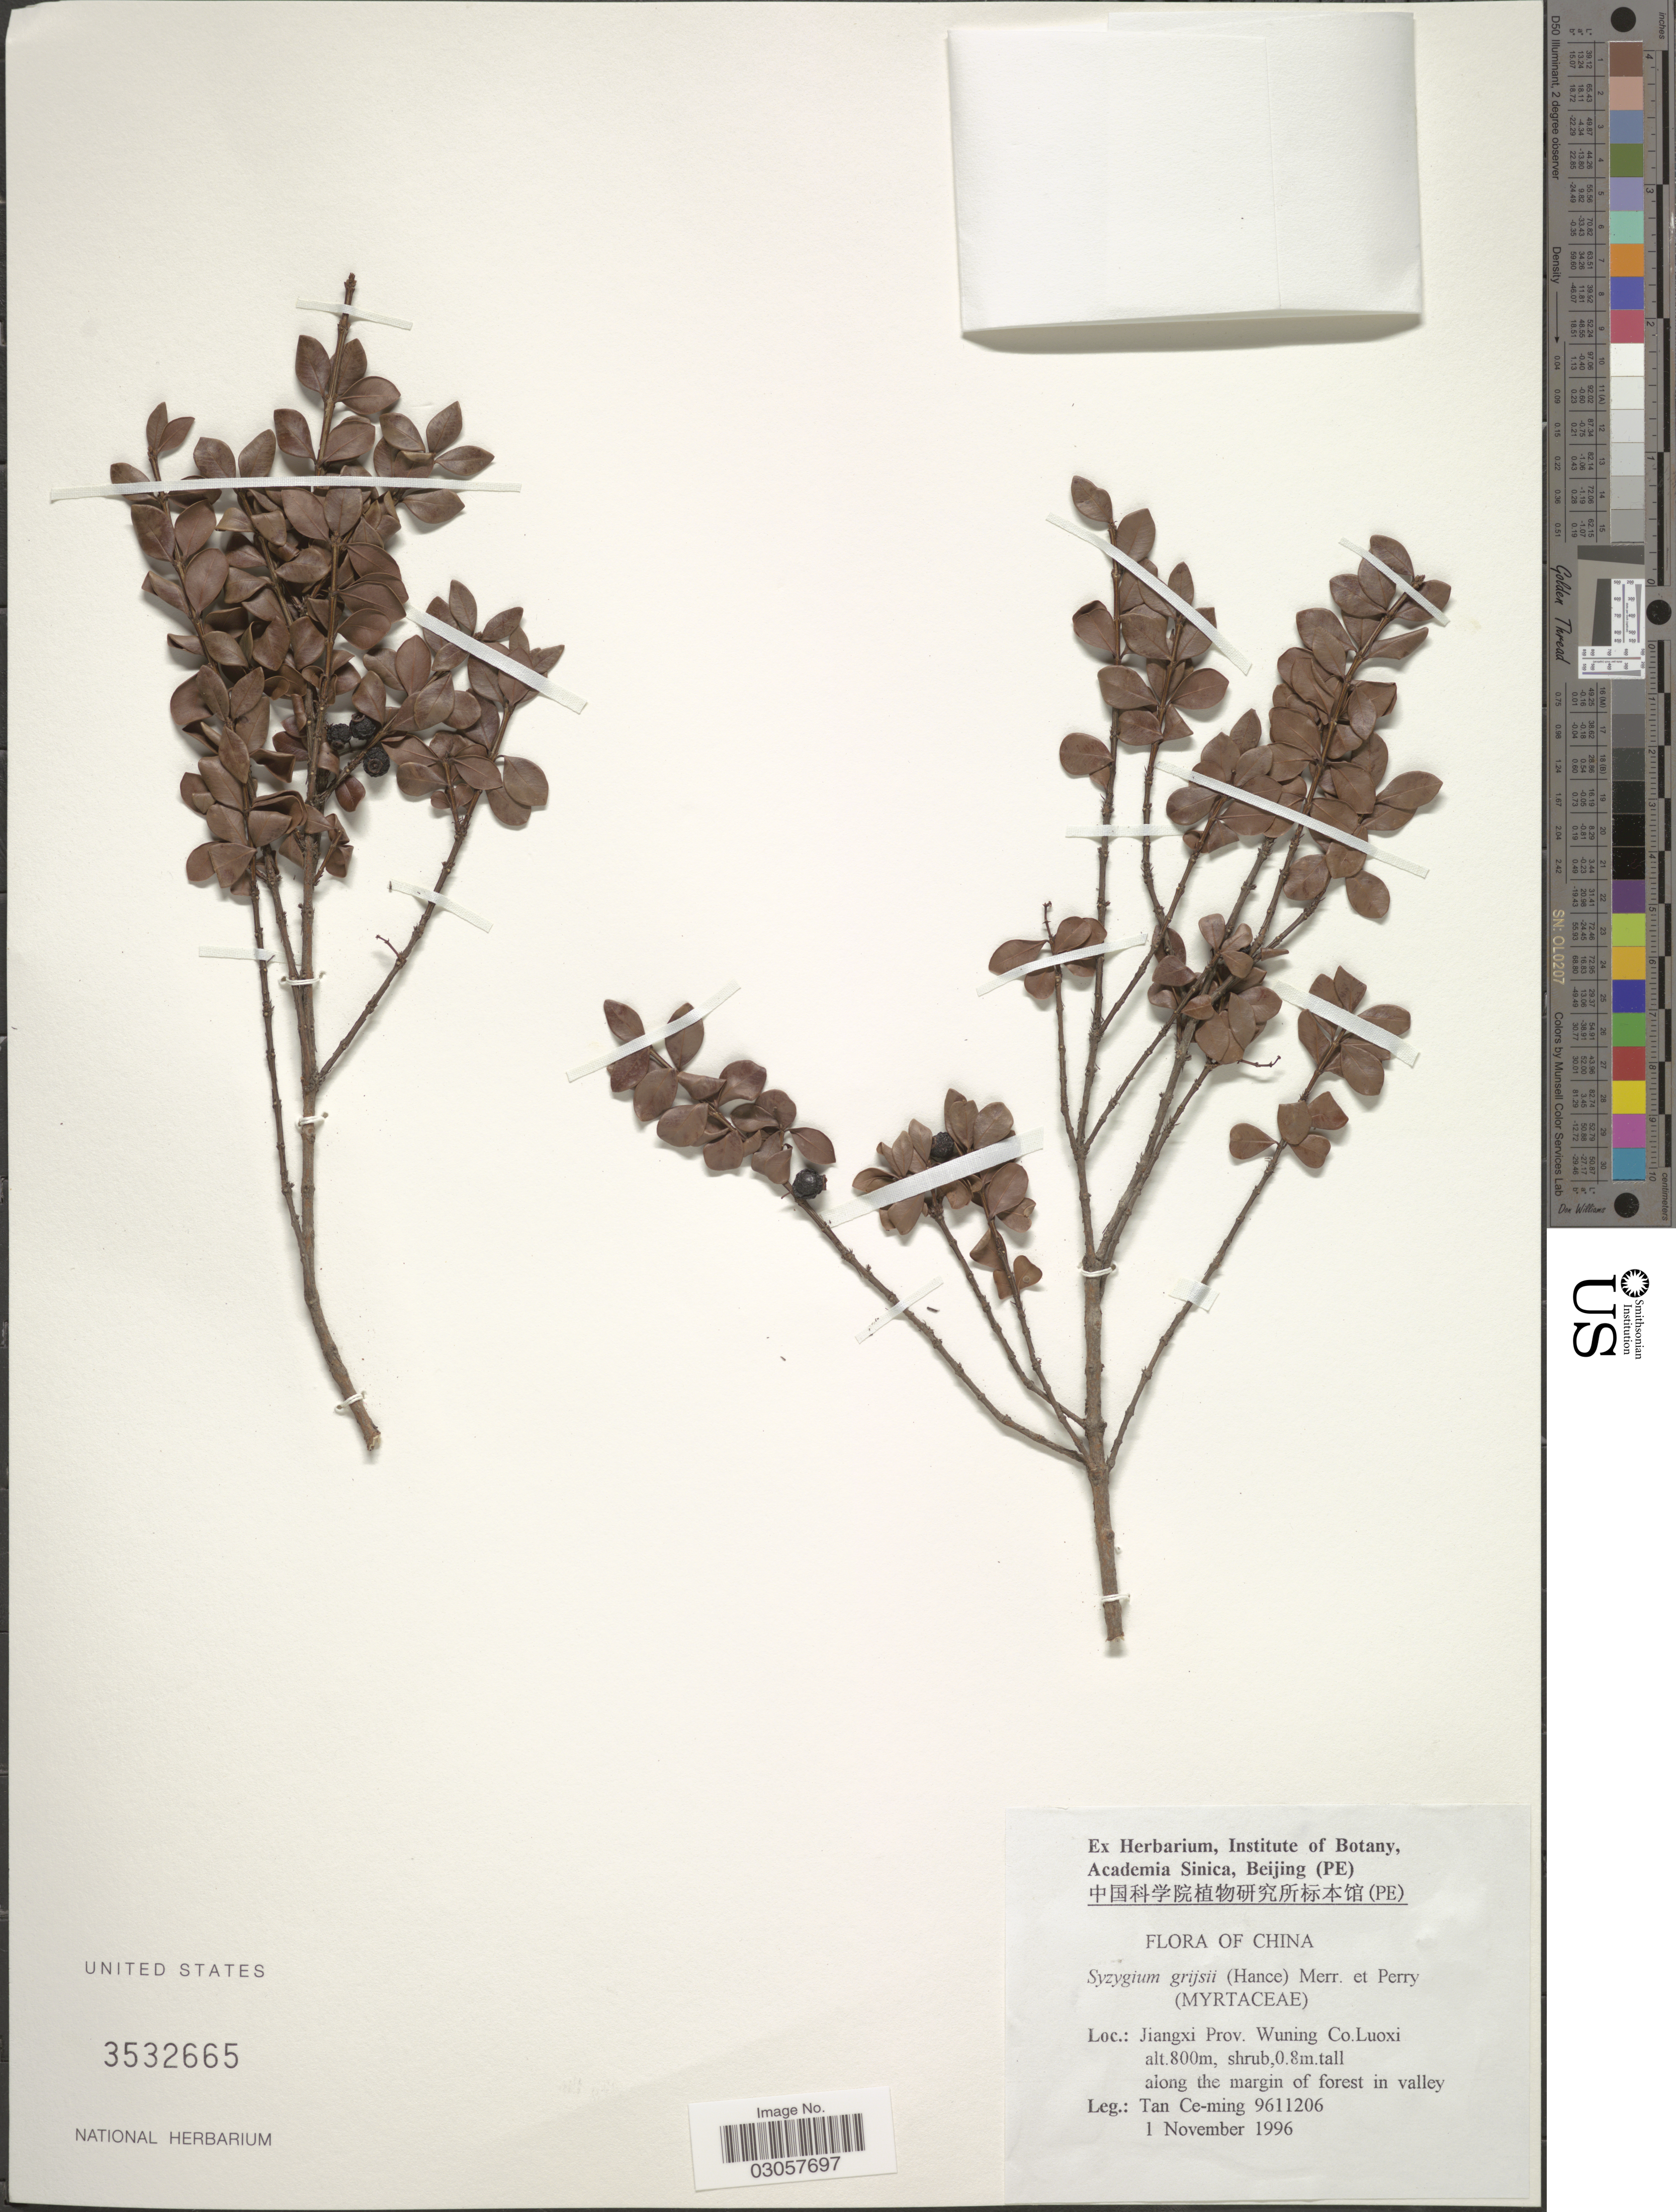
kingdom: Plantae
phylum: Tracheophyta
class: Magnoliopsida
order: Myrtales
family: Myrtaceae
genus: Syzygium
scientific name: Syzygium grijsii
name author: (Hance) Merr. & L.M. Perry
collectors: Tan Ce-Ming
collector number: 9611206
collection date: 1996-11-01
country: China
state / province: Jiangxi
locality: Wuning Co. Luoxi.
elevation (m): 800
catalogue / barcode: US 3532665